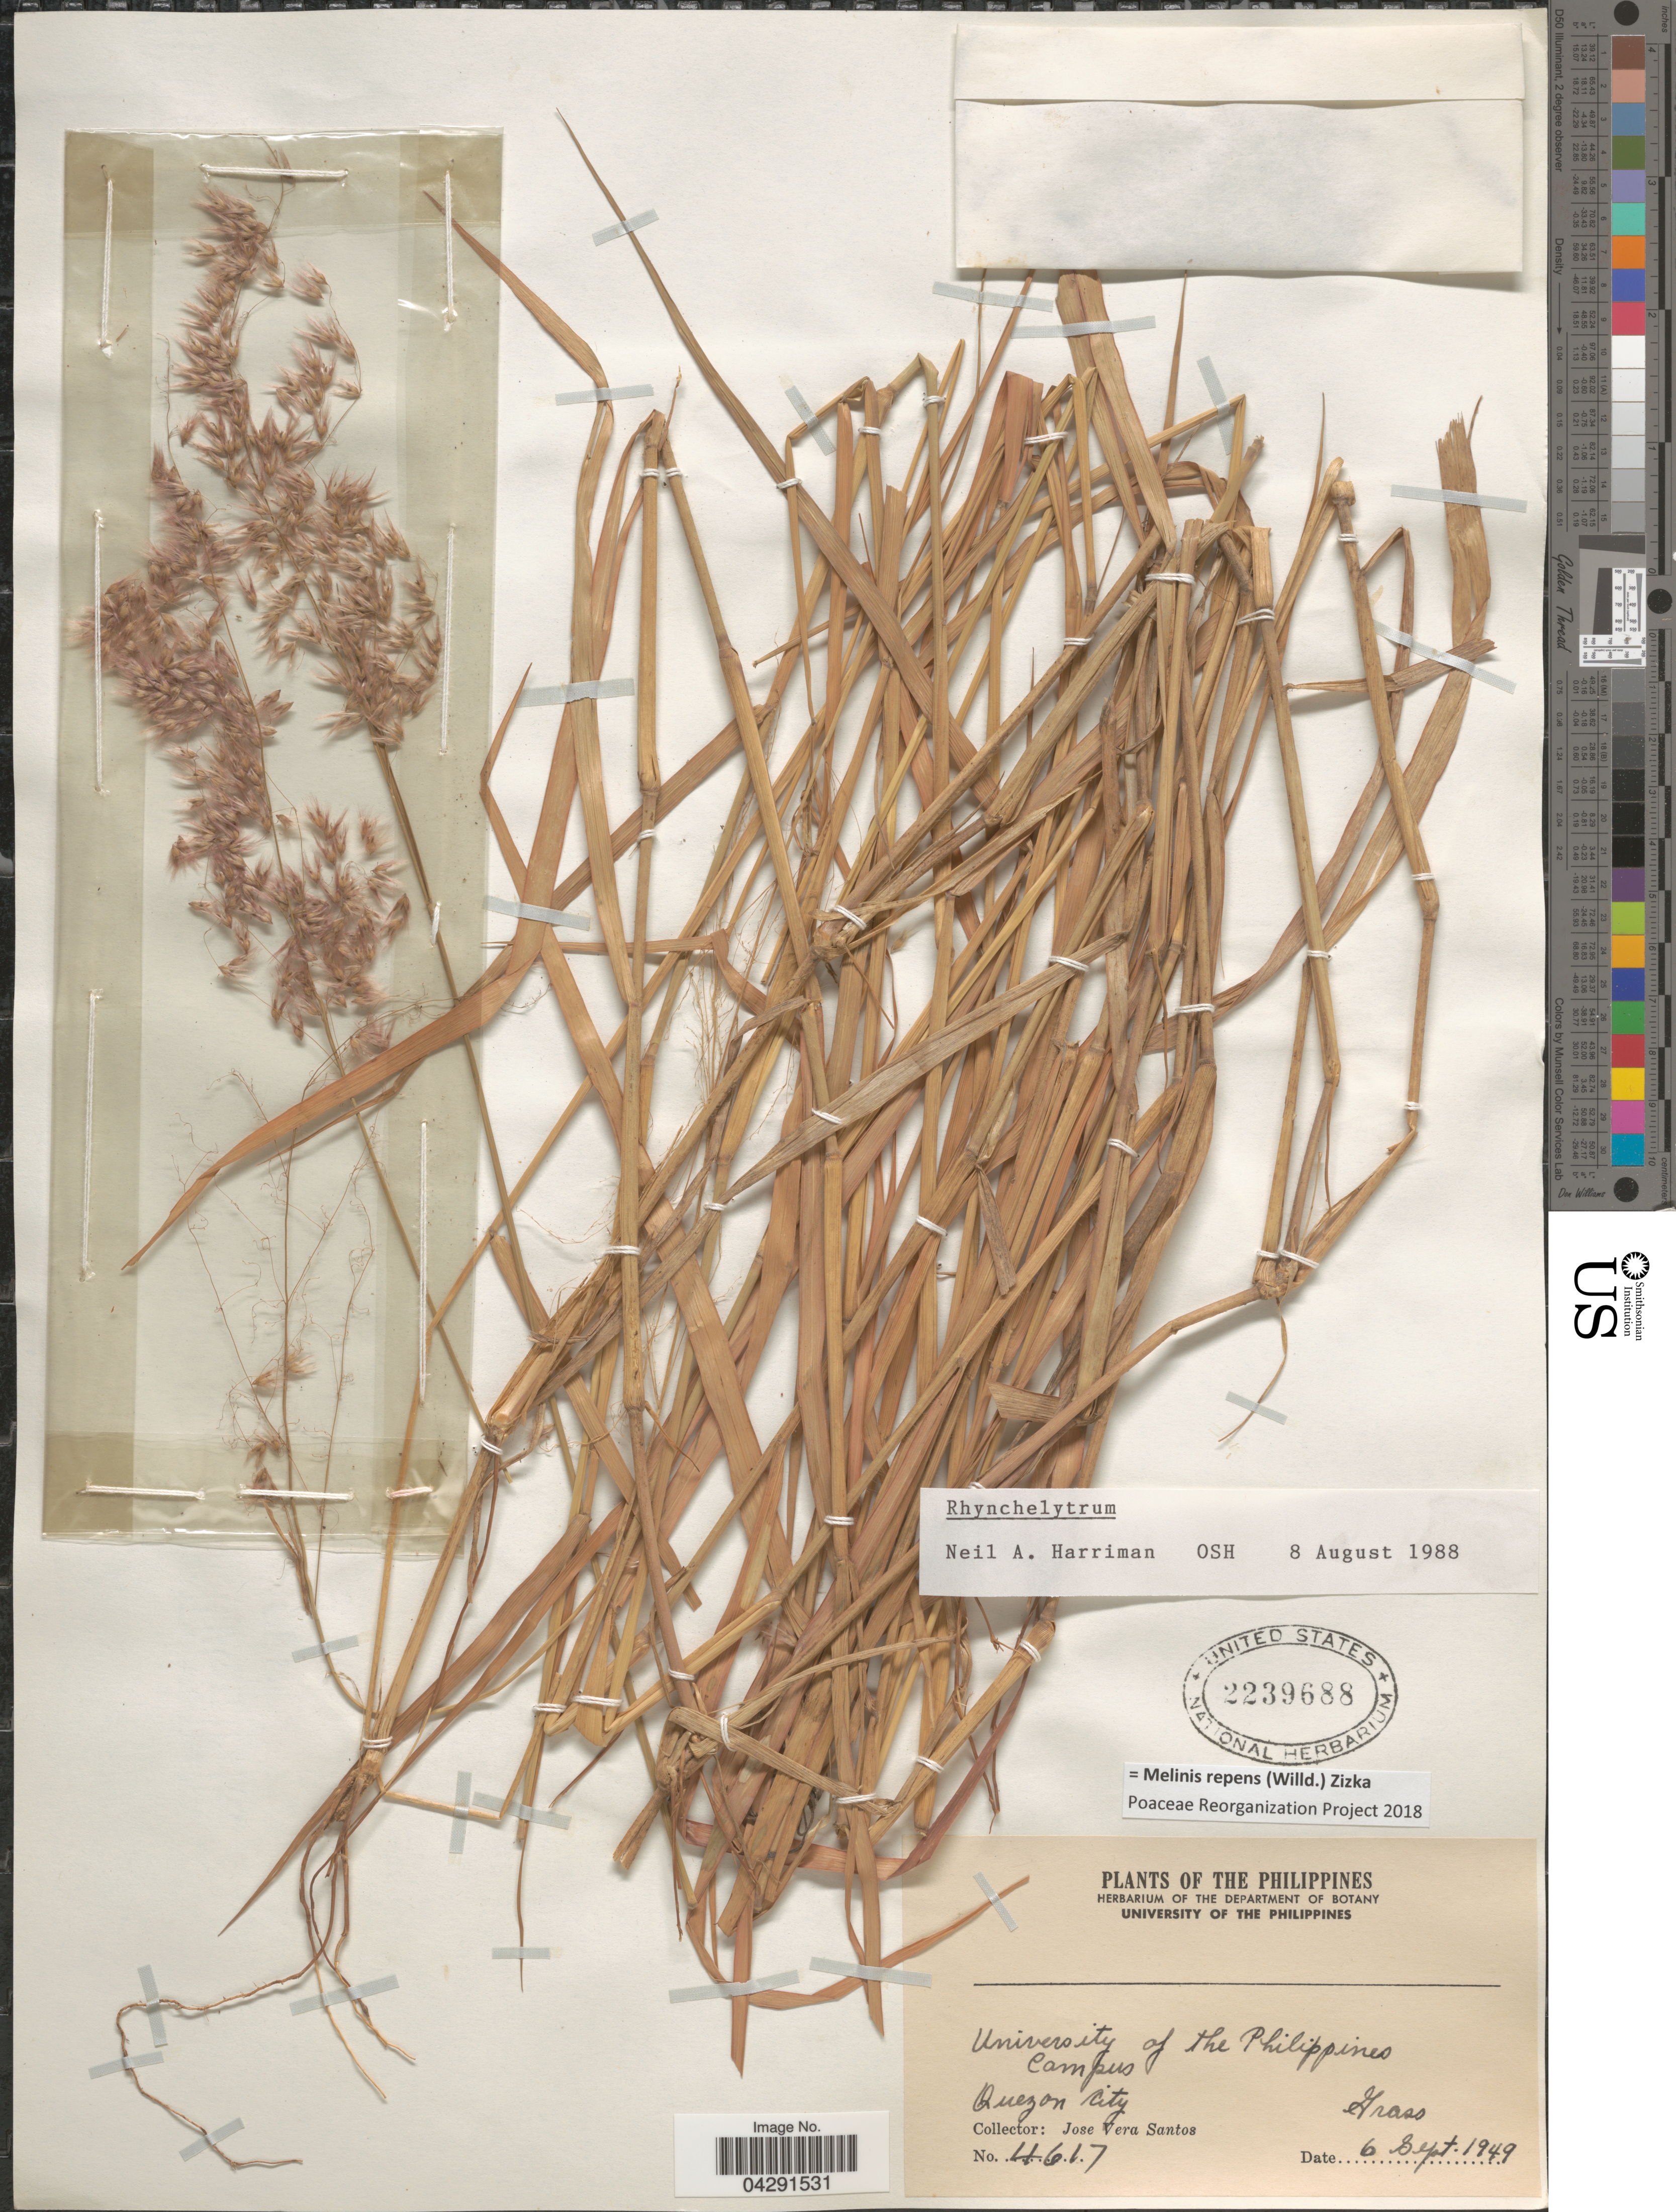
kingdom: Plantae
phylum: Tracheophyta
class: Liliopsida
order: Poales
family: Poaceae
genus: Melinis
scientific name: Melinis repens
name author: (Willd.) Zizka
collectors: J. Santos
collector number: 4617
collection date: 1949-09-06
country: Philippines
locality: University of the Philippines Campus. Quezon City.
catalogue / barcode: US 2239688